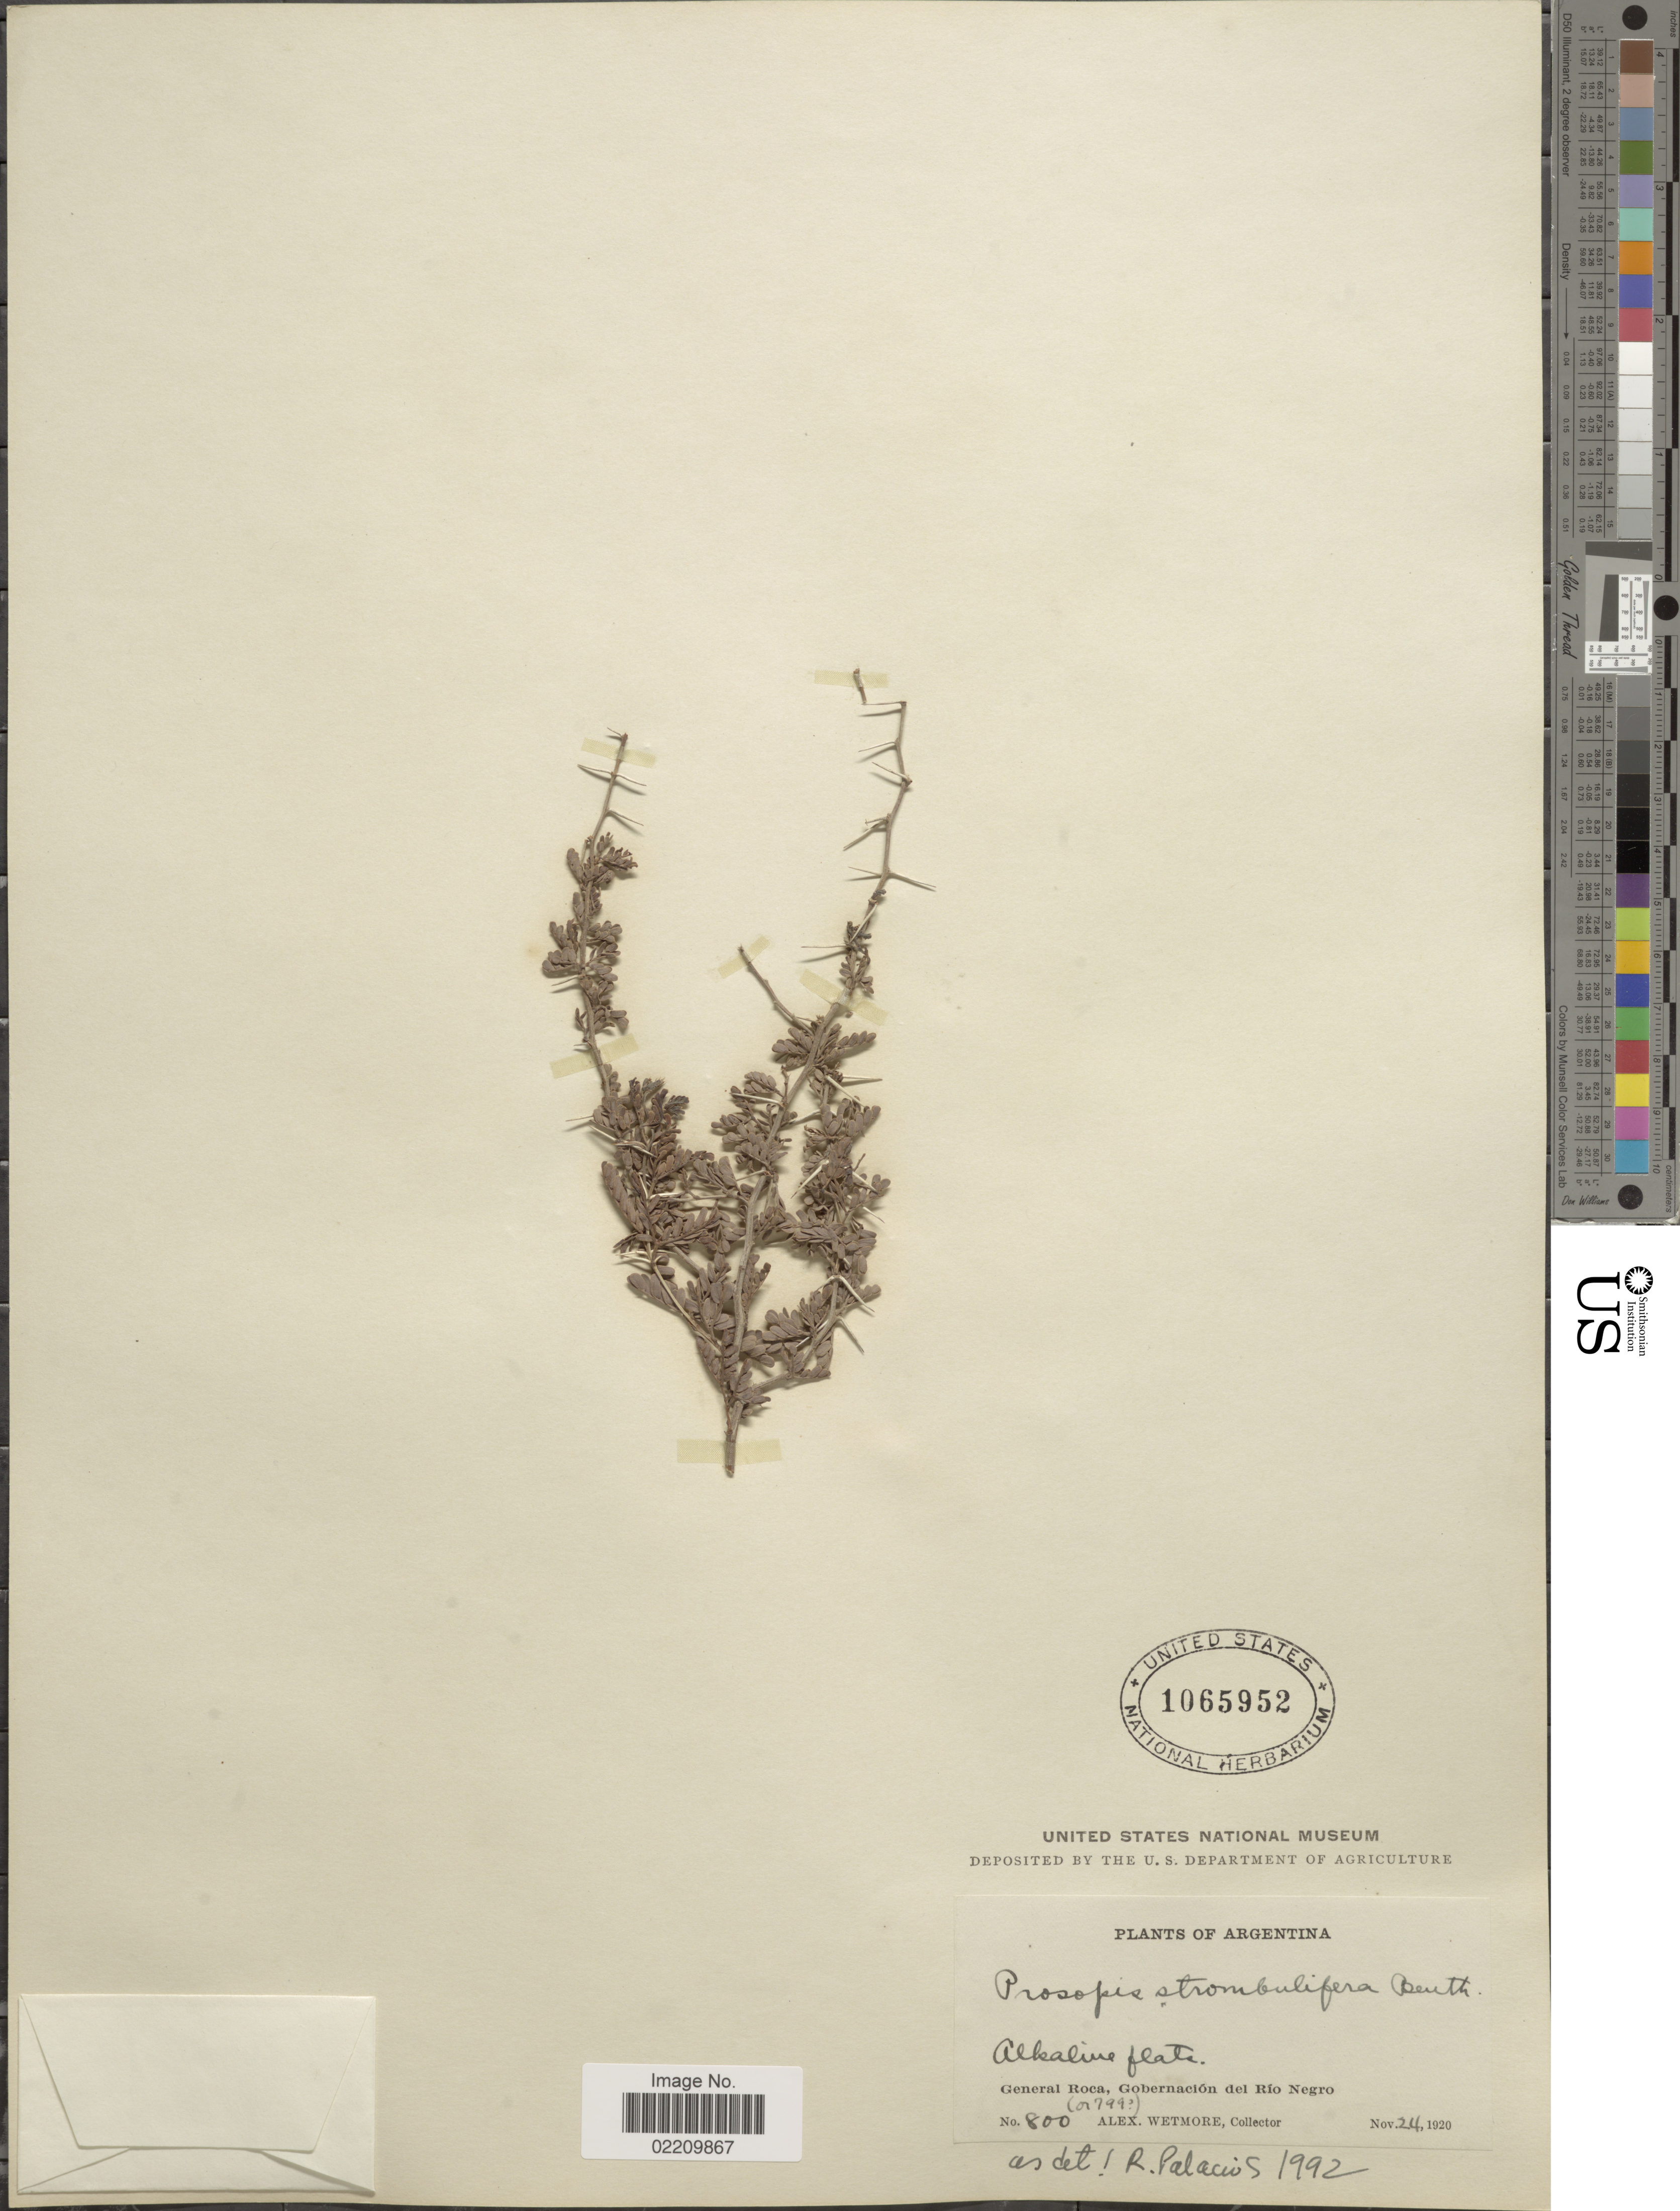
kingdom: Plantae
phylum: Tracheophyta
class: Magnoliopsida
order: Fabales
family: Fabaceae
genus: Strombocarpa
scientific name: Strombocarpa strombulifera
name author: (Lam.) A. Gray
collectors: A. Wetmore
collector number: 800/799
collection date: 1920-11-24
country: Argentina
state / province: Rio Negro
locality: General Roca, Gobernación del Río Negro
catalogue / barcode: US 1065952